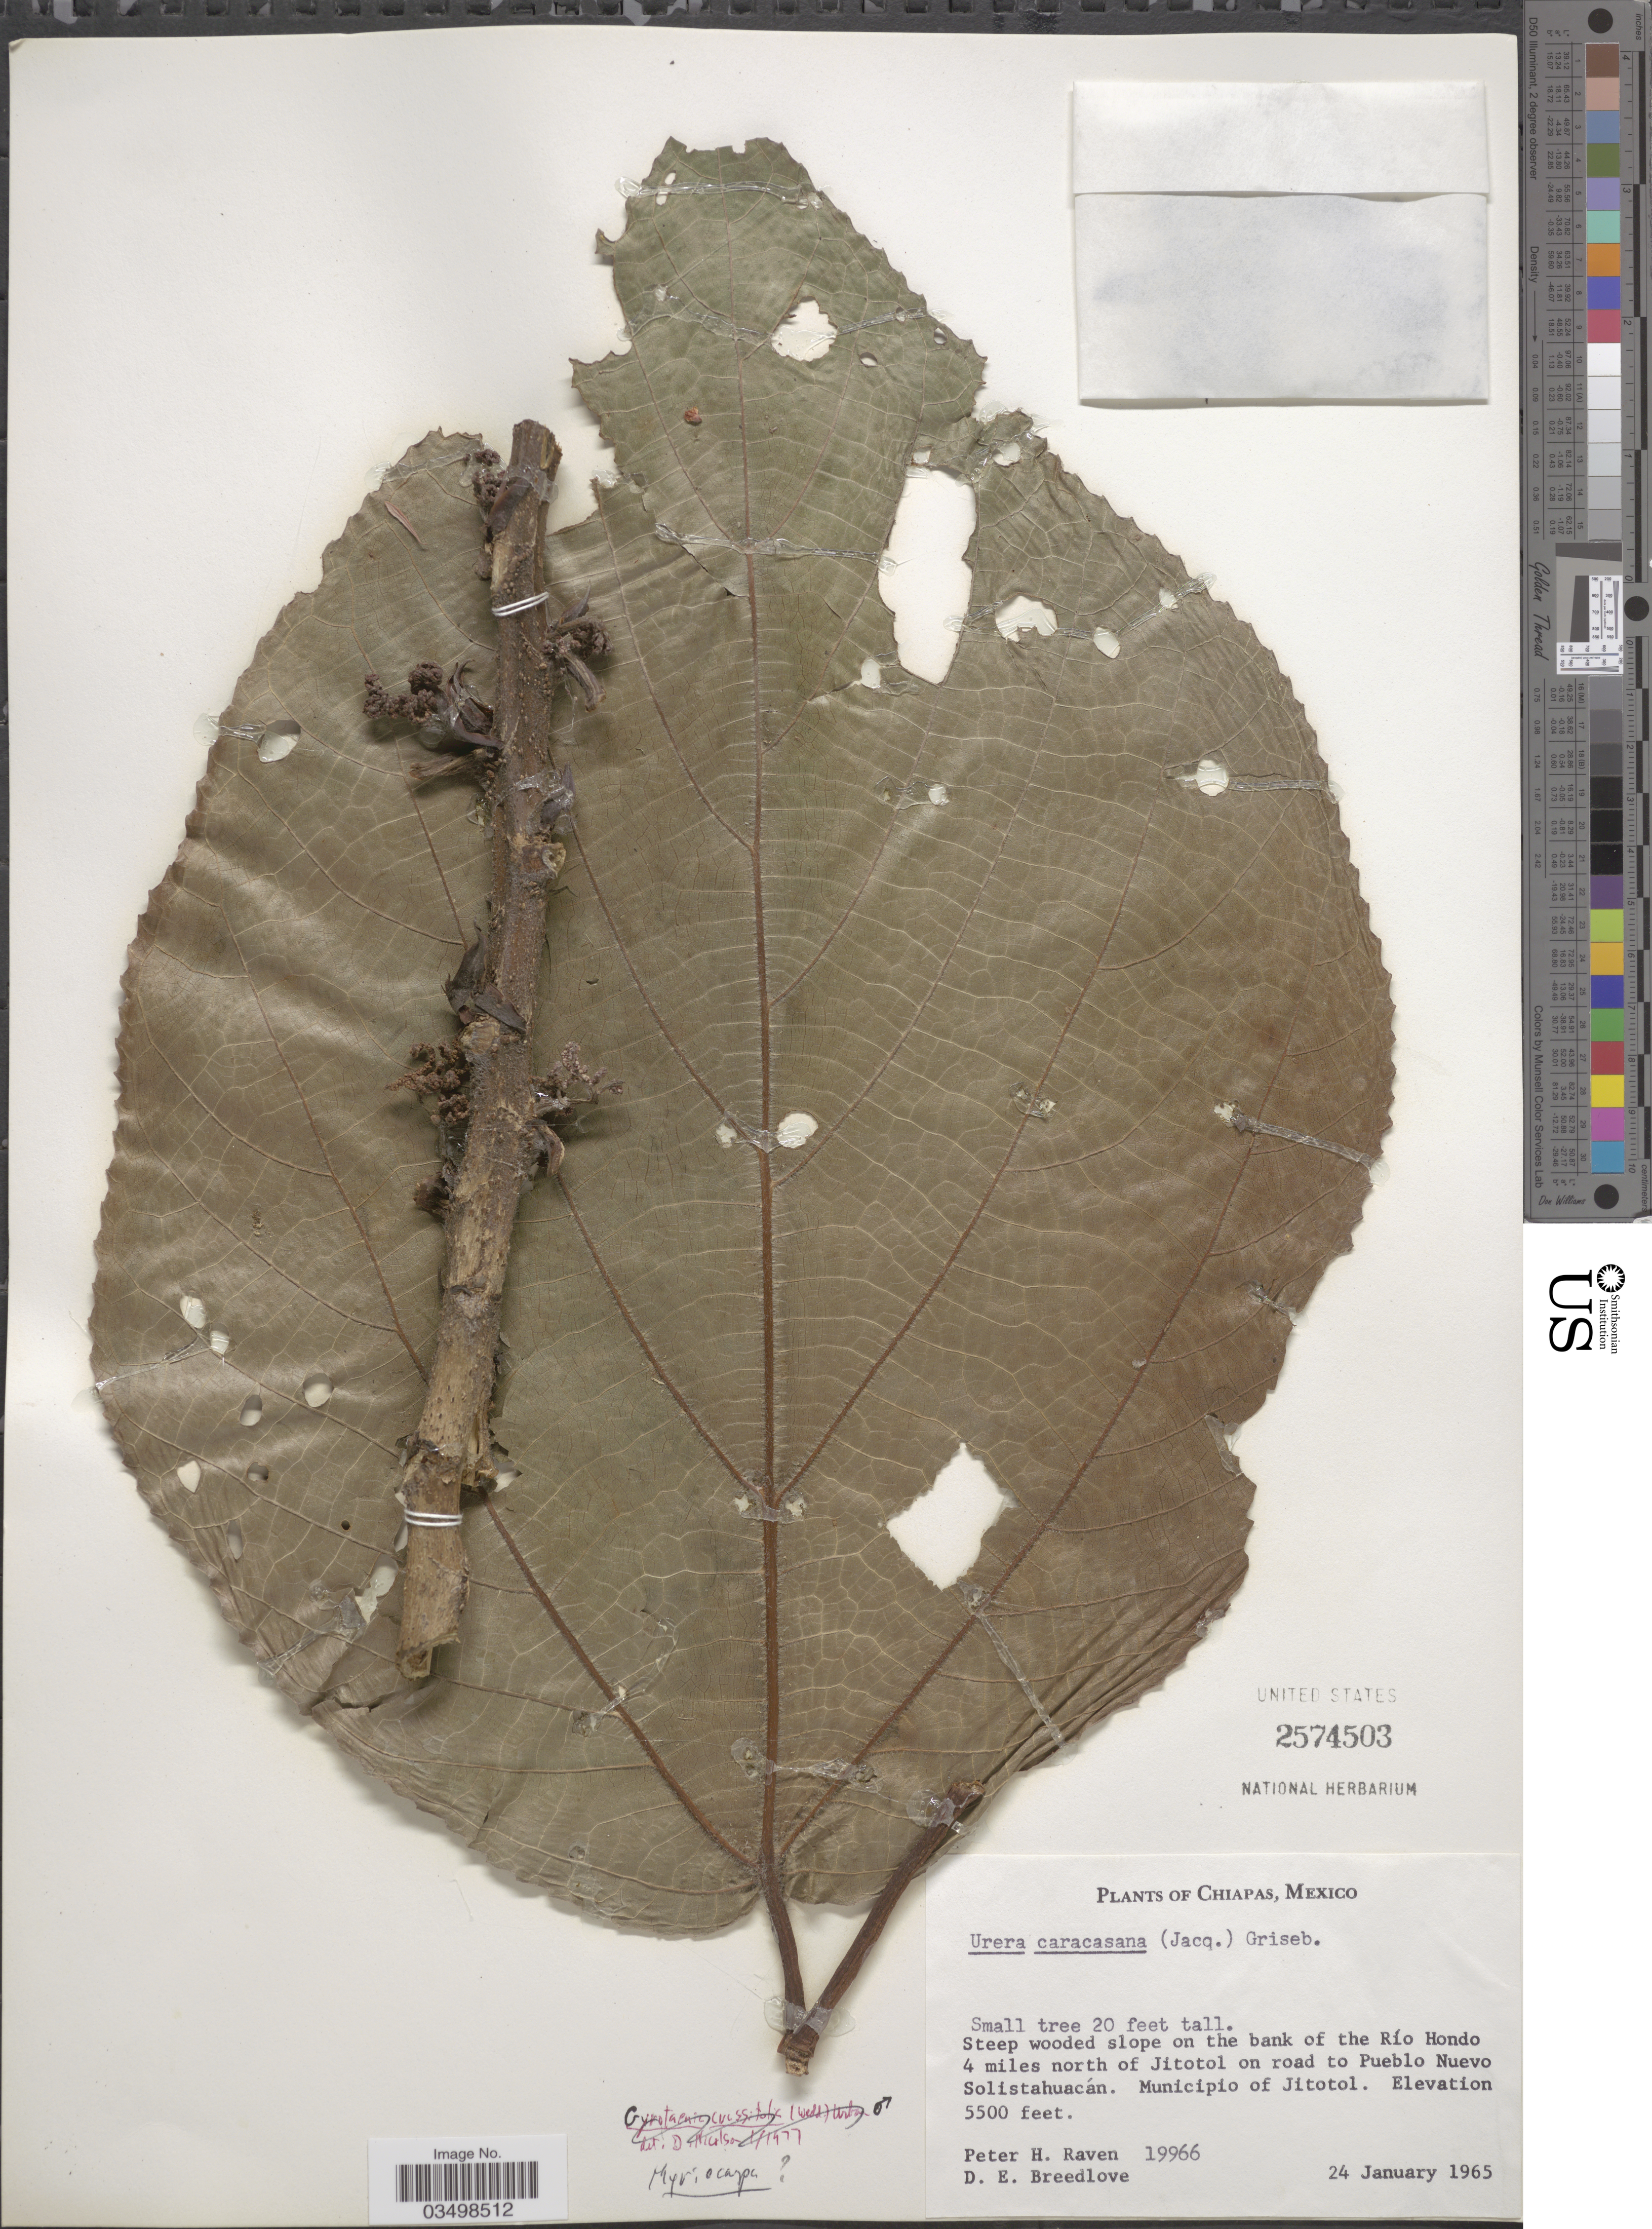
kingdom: Plantae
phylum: Tracheophyta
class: Magnoliopsida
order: Rosales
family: Urticaceae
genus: Urera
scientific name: Urera caracasana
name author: (Jacq.) Gaudich. ex Griseb.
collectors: P. Raven & D. E. Breedlove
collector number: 19966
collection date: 1965-01-24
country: Mexico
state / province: Chiapas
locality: Steep wooded slope on the bank of the Río Hondo, 4 miles north of Jitotol on road to Pueblo Nuevo Solistahuacán. Municipio of Jitotol.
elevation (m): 1676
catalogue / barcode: US 2574503